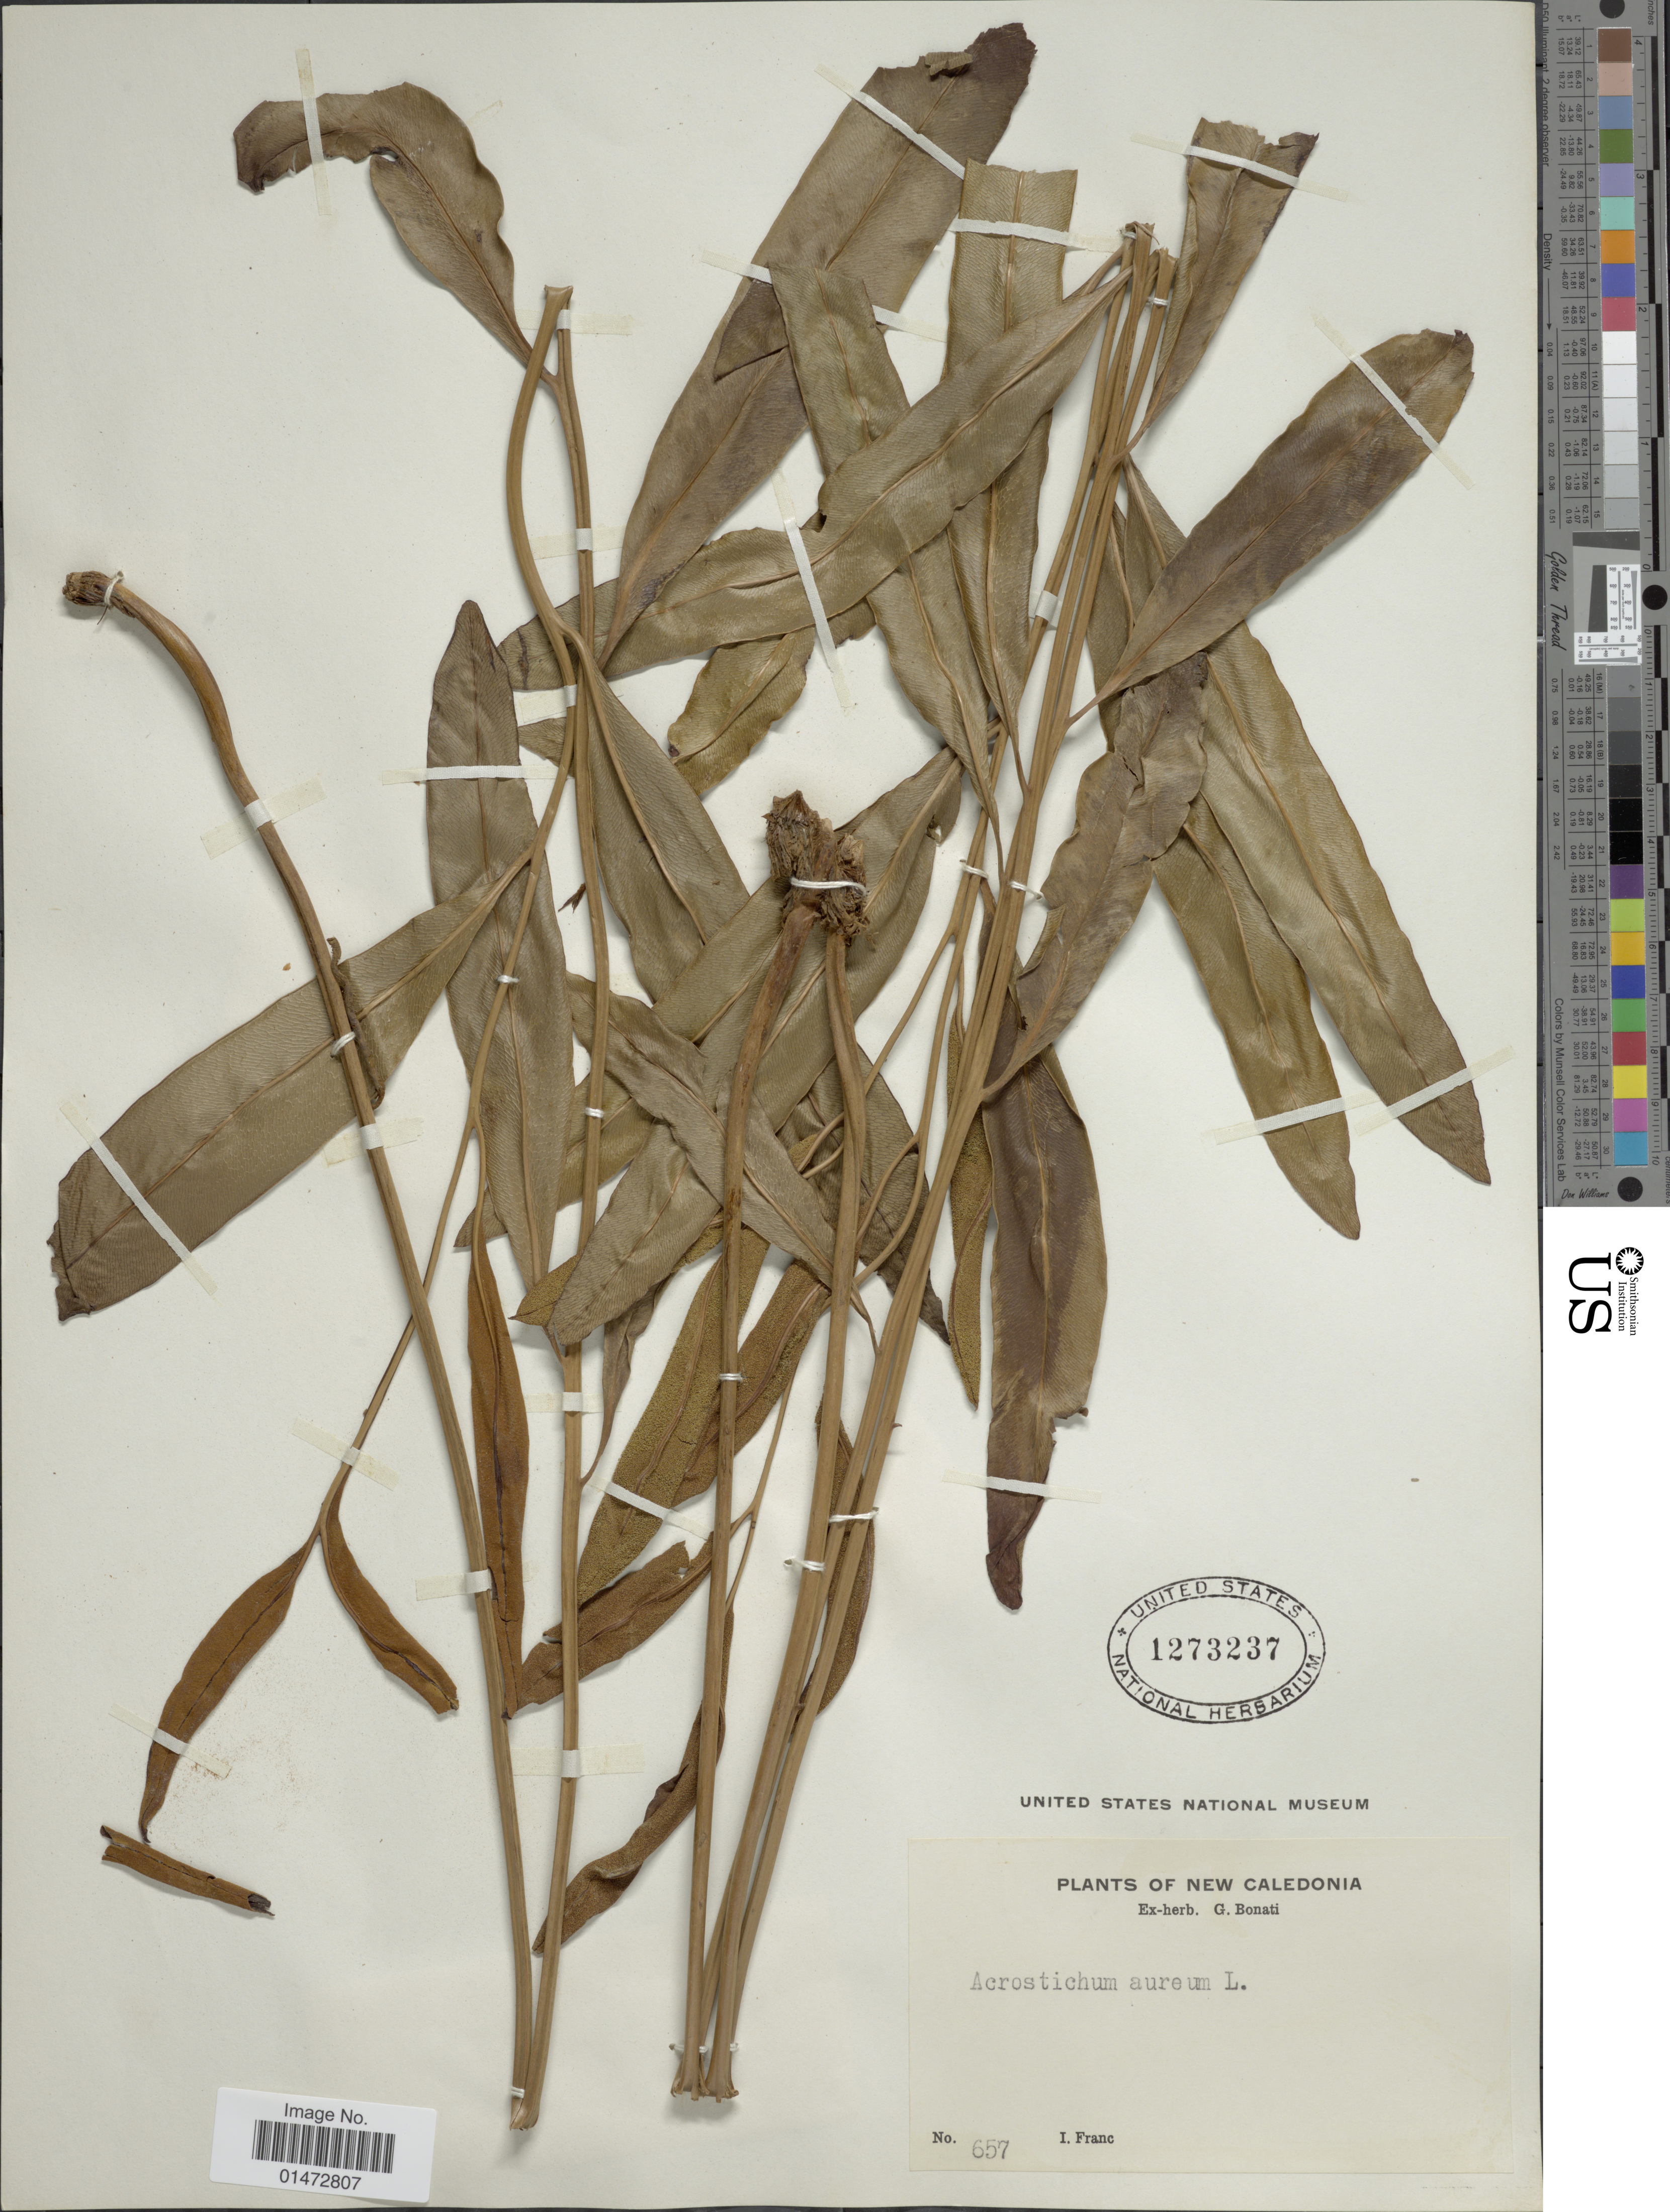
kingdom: Plantae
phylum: Tracheophyta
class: Polypodiopsida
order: Polypodiales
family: Pteridaceae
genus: Acrostichum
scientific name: Acrostichum aureum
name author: L.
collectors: I. Franc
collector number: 657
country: New Caledonia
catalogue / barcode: US 1273237